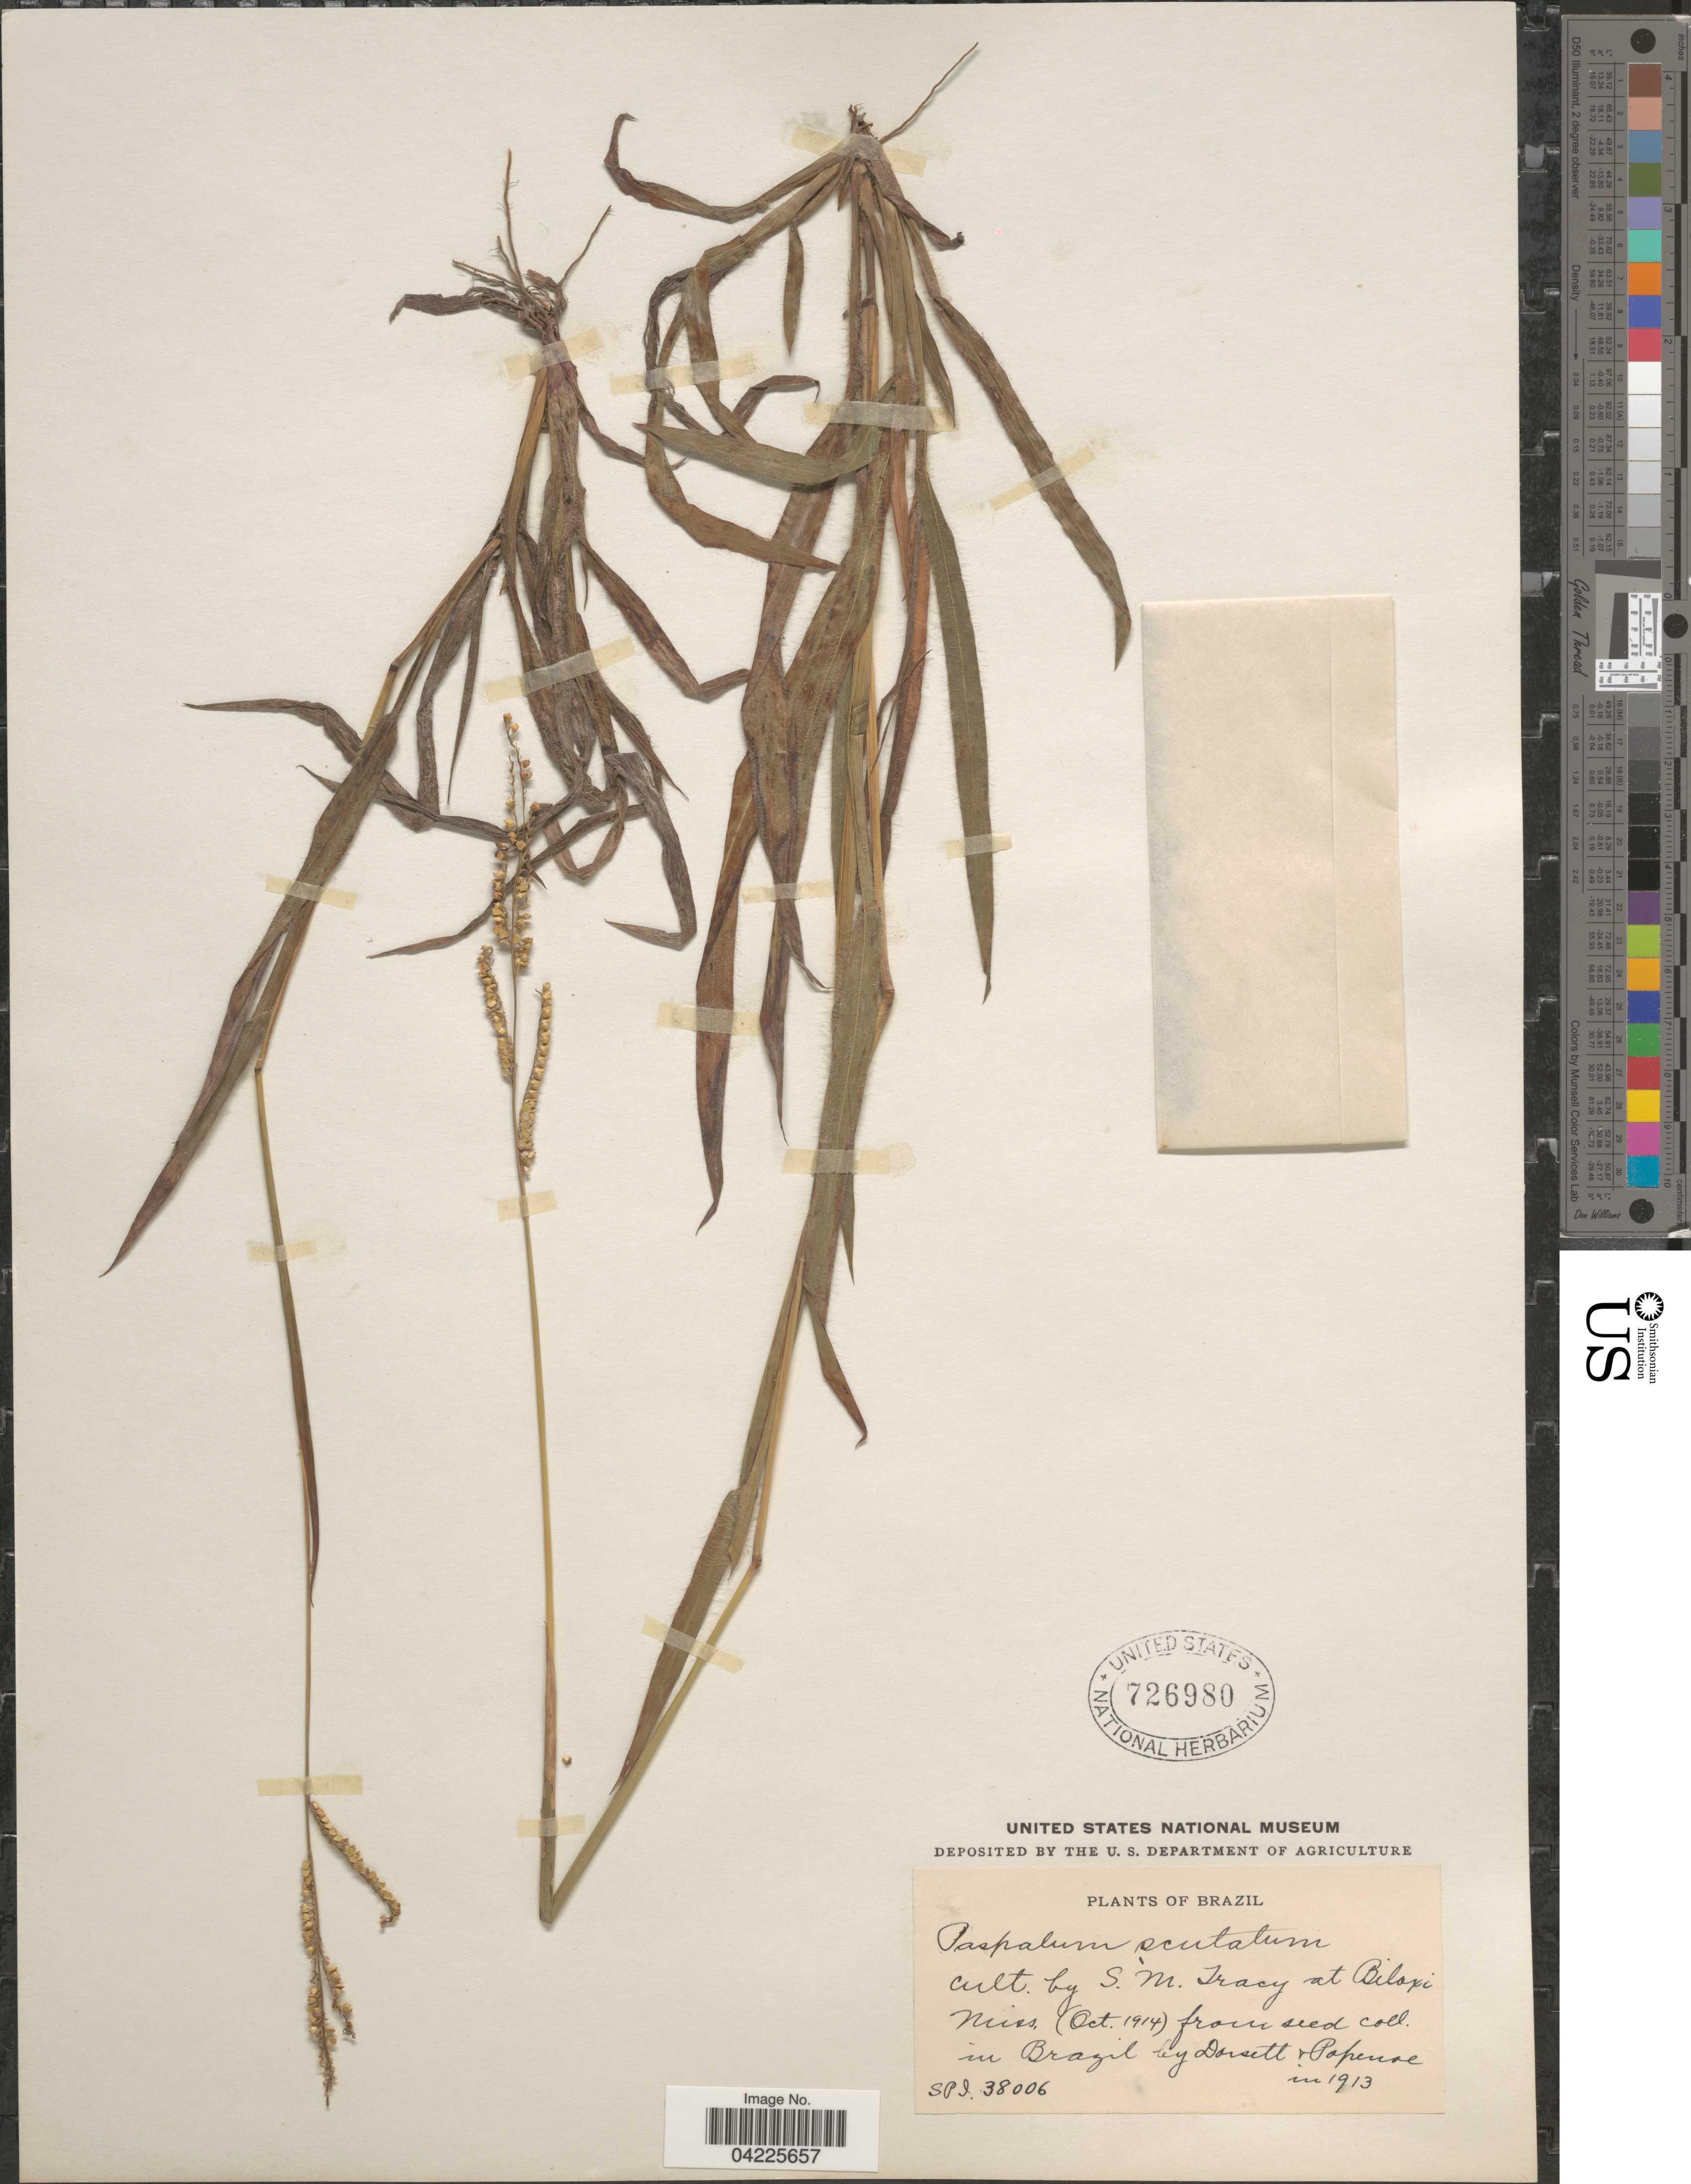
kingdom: Plantae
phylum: Tracheophyta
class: Liliopsida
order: Poales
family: Poaceae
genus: Paspalum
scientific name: Paspalum scutatum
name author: Nees in Mart.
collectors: S. M. Tracy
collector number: SPI38006?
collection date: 1914-10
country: United States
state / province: Mississippi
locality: At Biloxi.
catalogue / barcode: US 726980